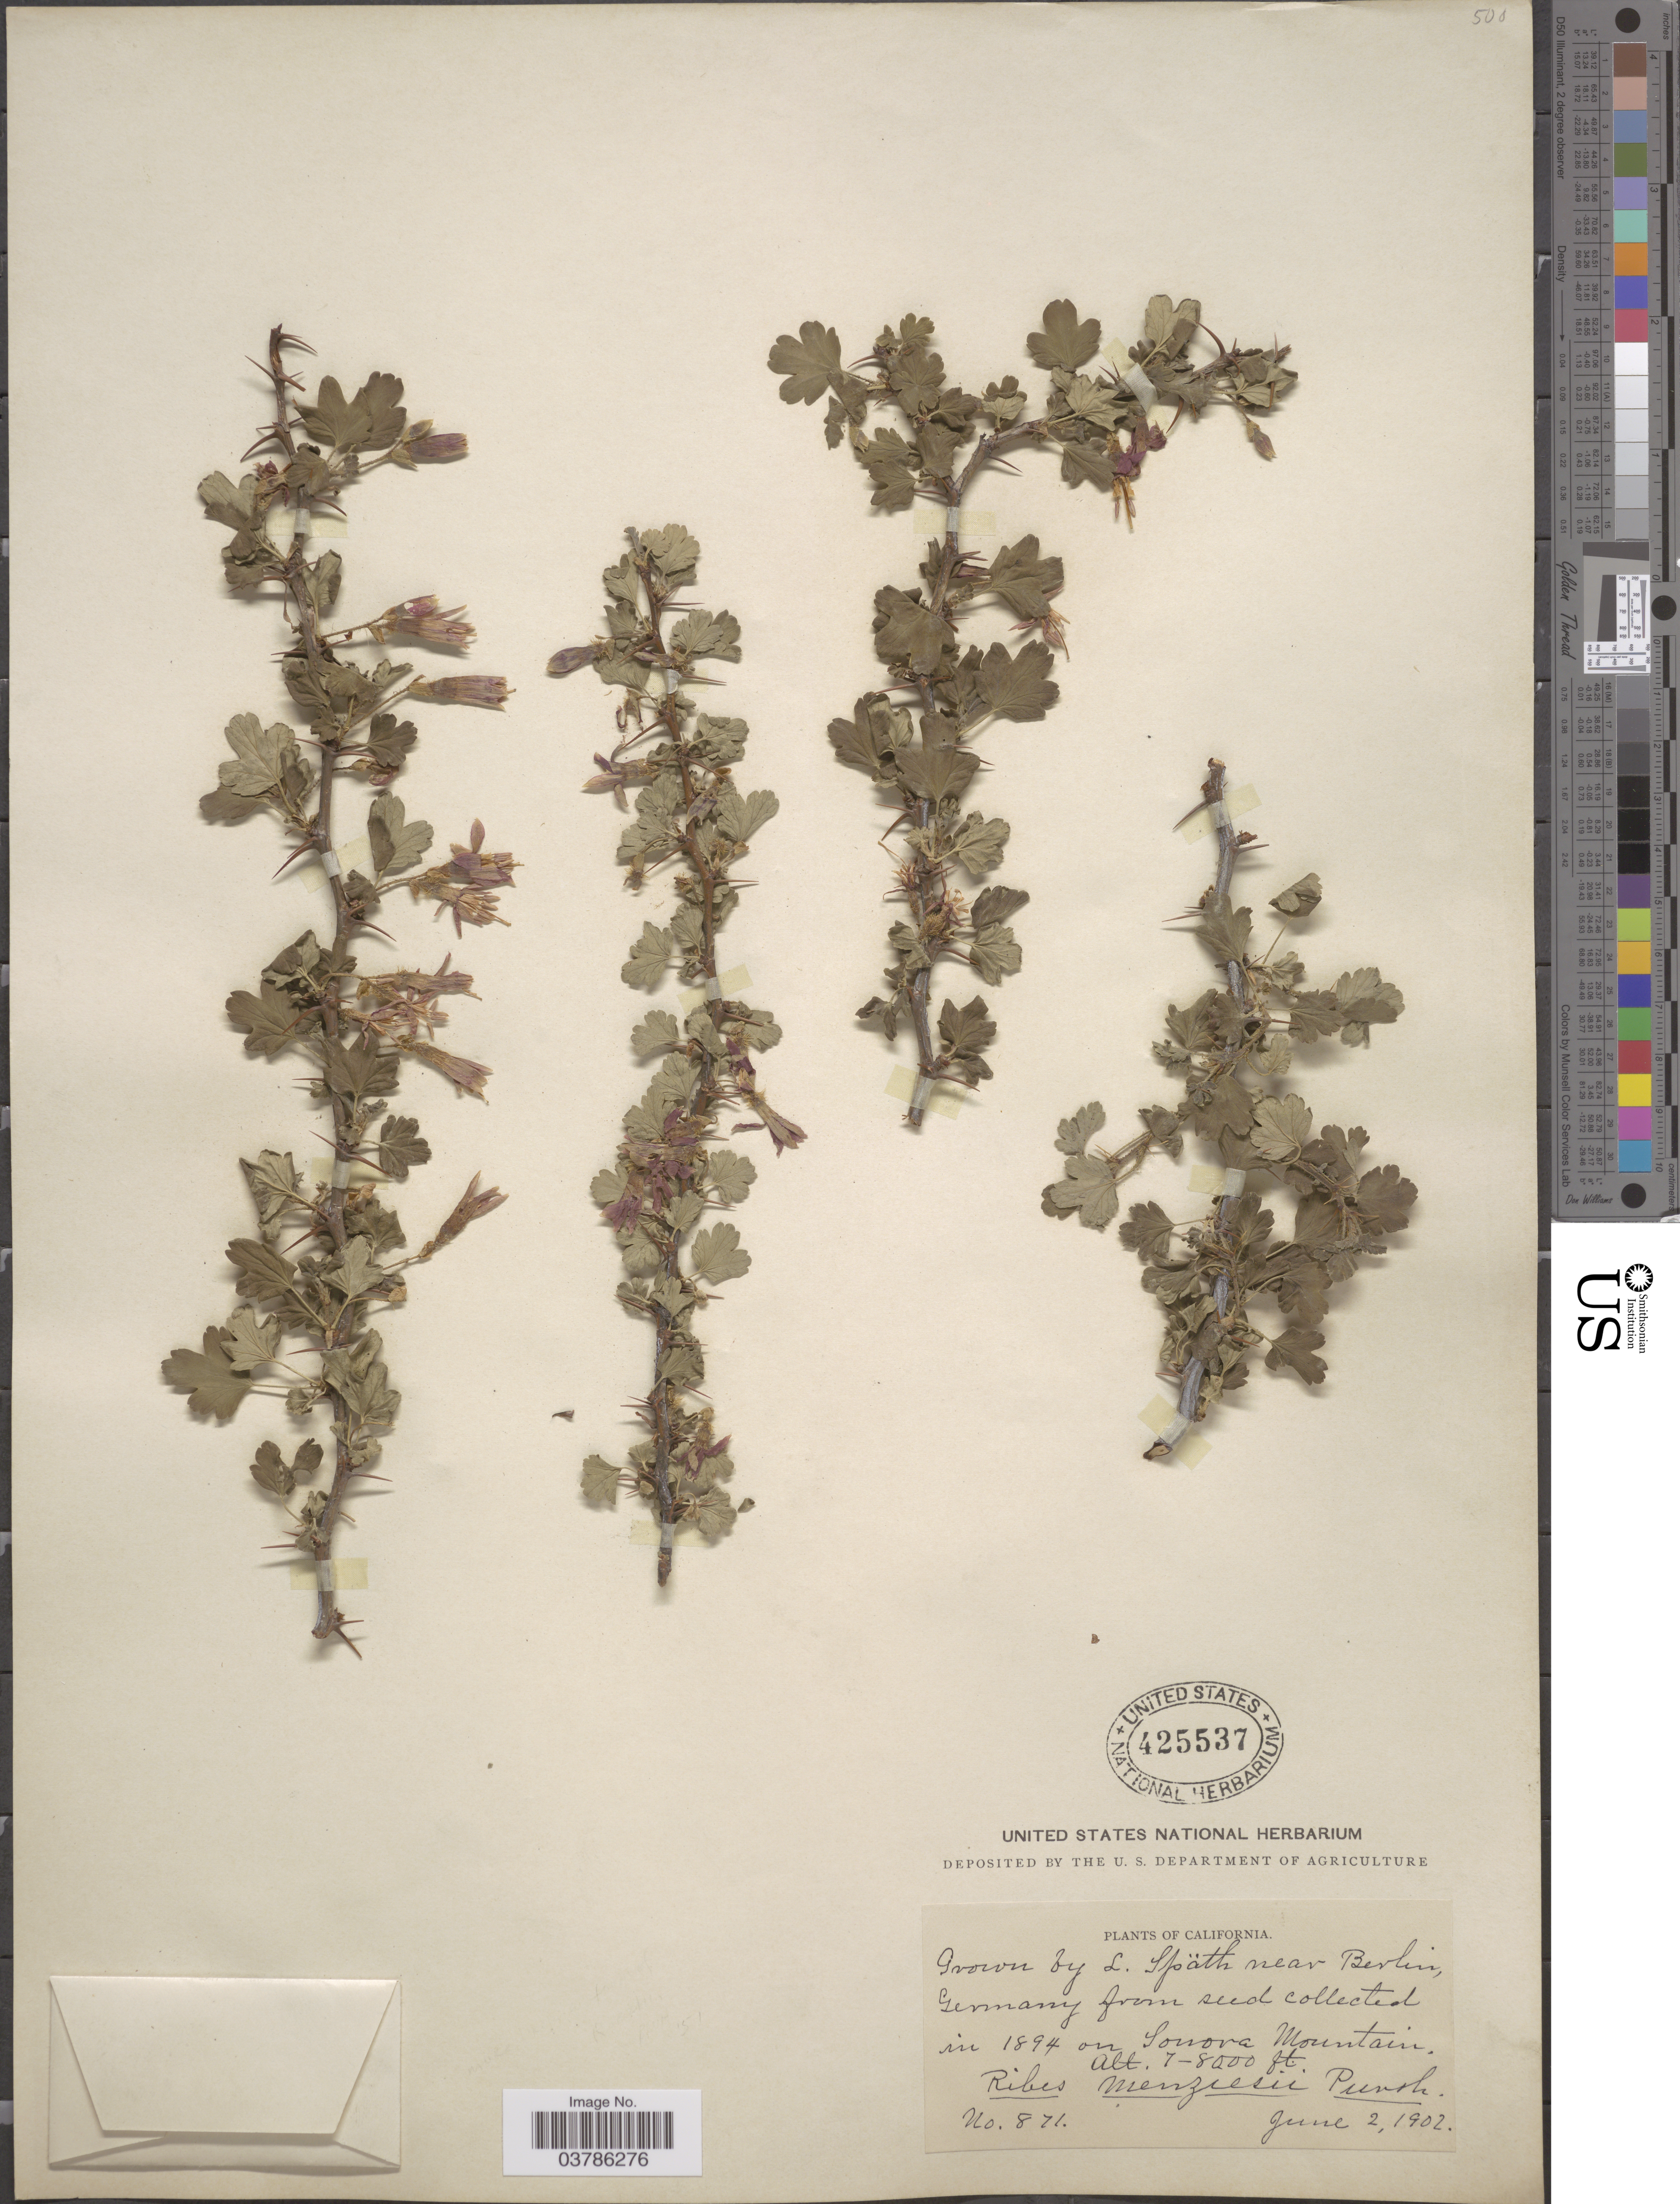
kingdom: Plantae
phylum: Tracheophyta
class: Magnoliopsida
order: Saxifragales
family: Grossulariaceae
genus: Ribes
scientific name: Ribes menziesii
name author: Pursh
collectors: L. Späth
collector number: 871?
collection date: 1902-06-02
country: Germany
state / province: Berlin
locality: Near Berlin, Germany.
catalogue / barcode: US 425537